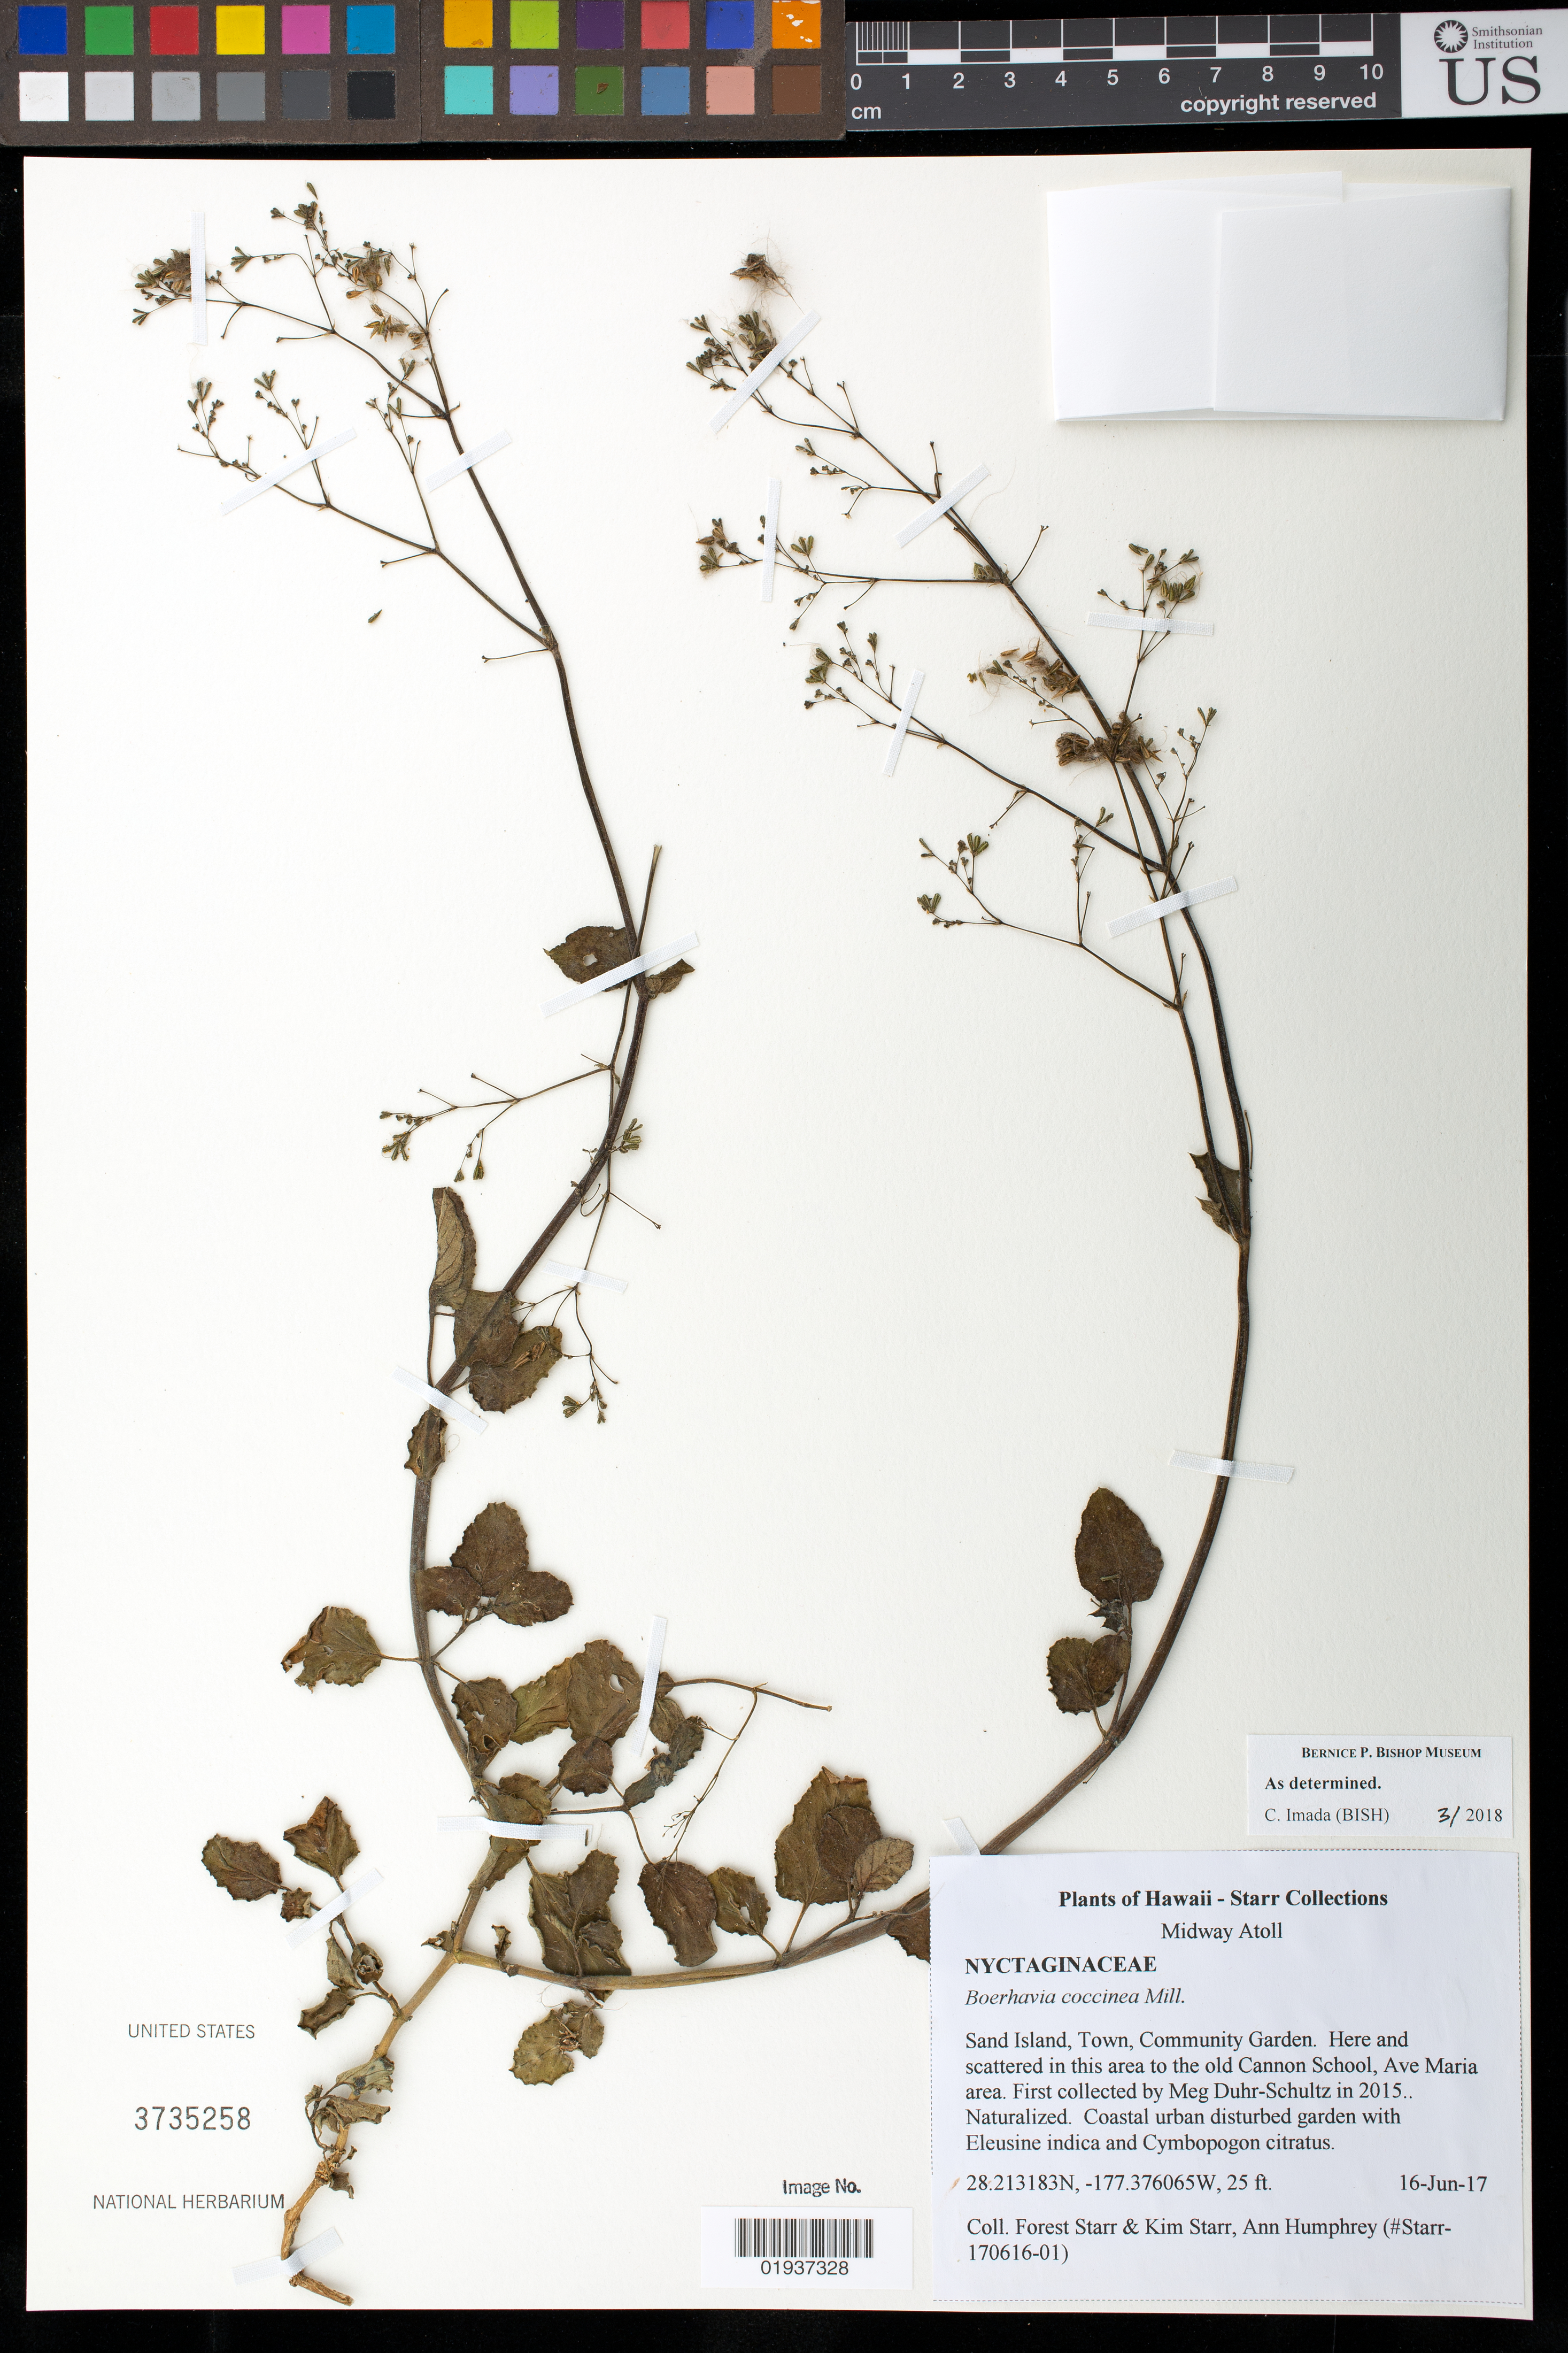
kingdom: Plantae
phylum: Tracheophyta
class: Magnoliopsida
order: Caryophyllales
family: Nyctaginaceae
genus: Boerhavia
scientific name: Boerhavia coccinea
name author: Mill.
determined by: Imada, C. T.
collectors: F. Starr, K. Starr & A. Humphrey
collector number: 170616-01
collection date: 2017-06-16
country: U.S. Administered Pacific Islands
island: Midway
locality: Sand Island, Town, Community Garden and Old Cannon School, Ave. Maria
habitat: Coasta,l urban, disturbed garden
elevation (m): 8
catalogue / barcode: US 3735258